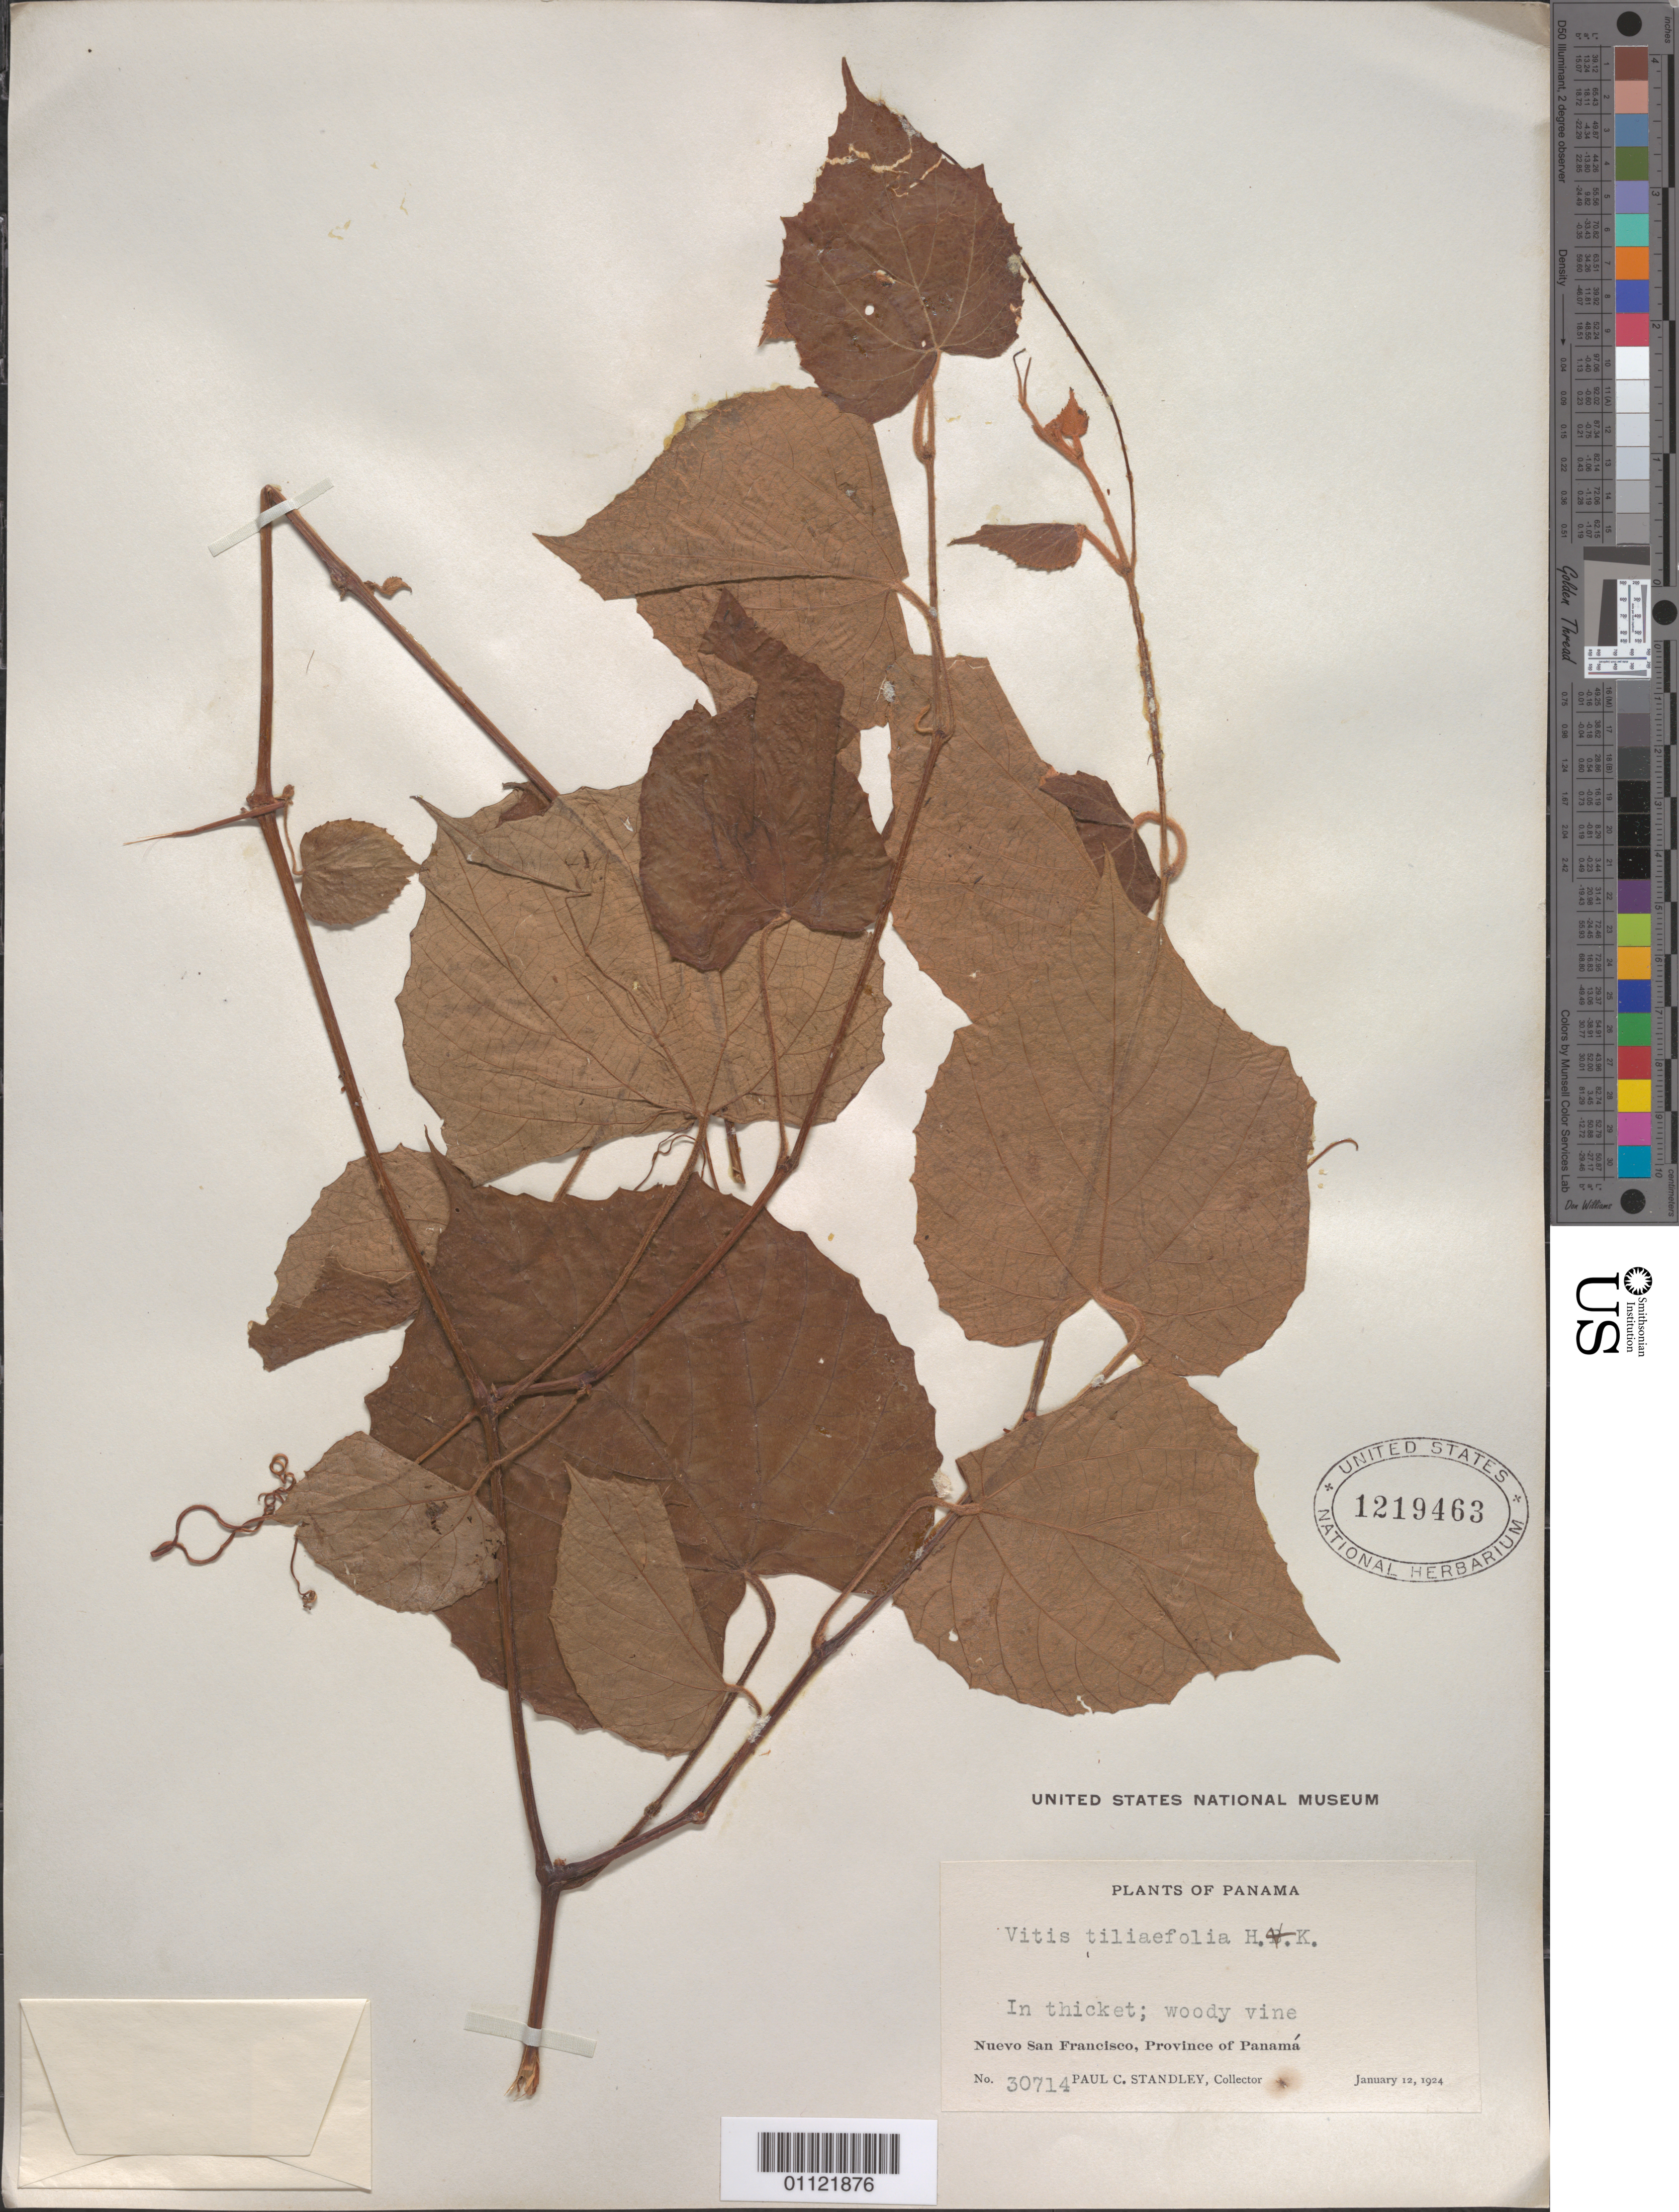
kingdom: Plantae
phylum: Tracheophyta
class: Magnoliopsida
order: Vitales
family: Vitaceae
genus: Vitis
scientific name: Vitis tiliifolia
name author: Humb. & Bonpl. ex Schult.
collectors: P. C. Standley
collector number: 30714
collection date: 1924-01-12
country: Panama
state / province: Panamá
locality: Neuvo san Francisco.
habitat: in thicket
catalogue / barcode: US 1219463